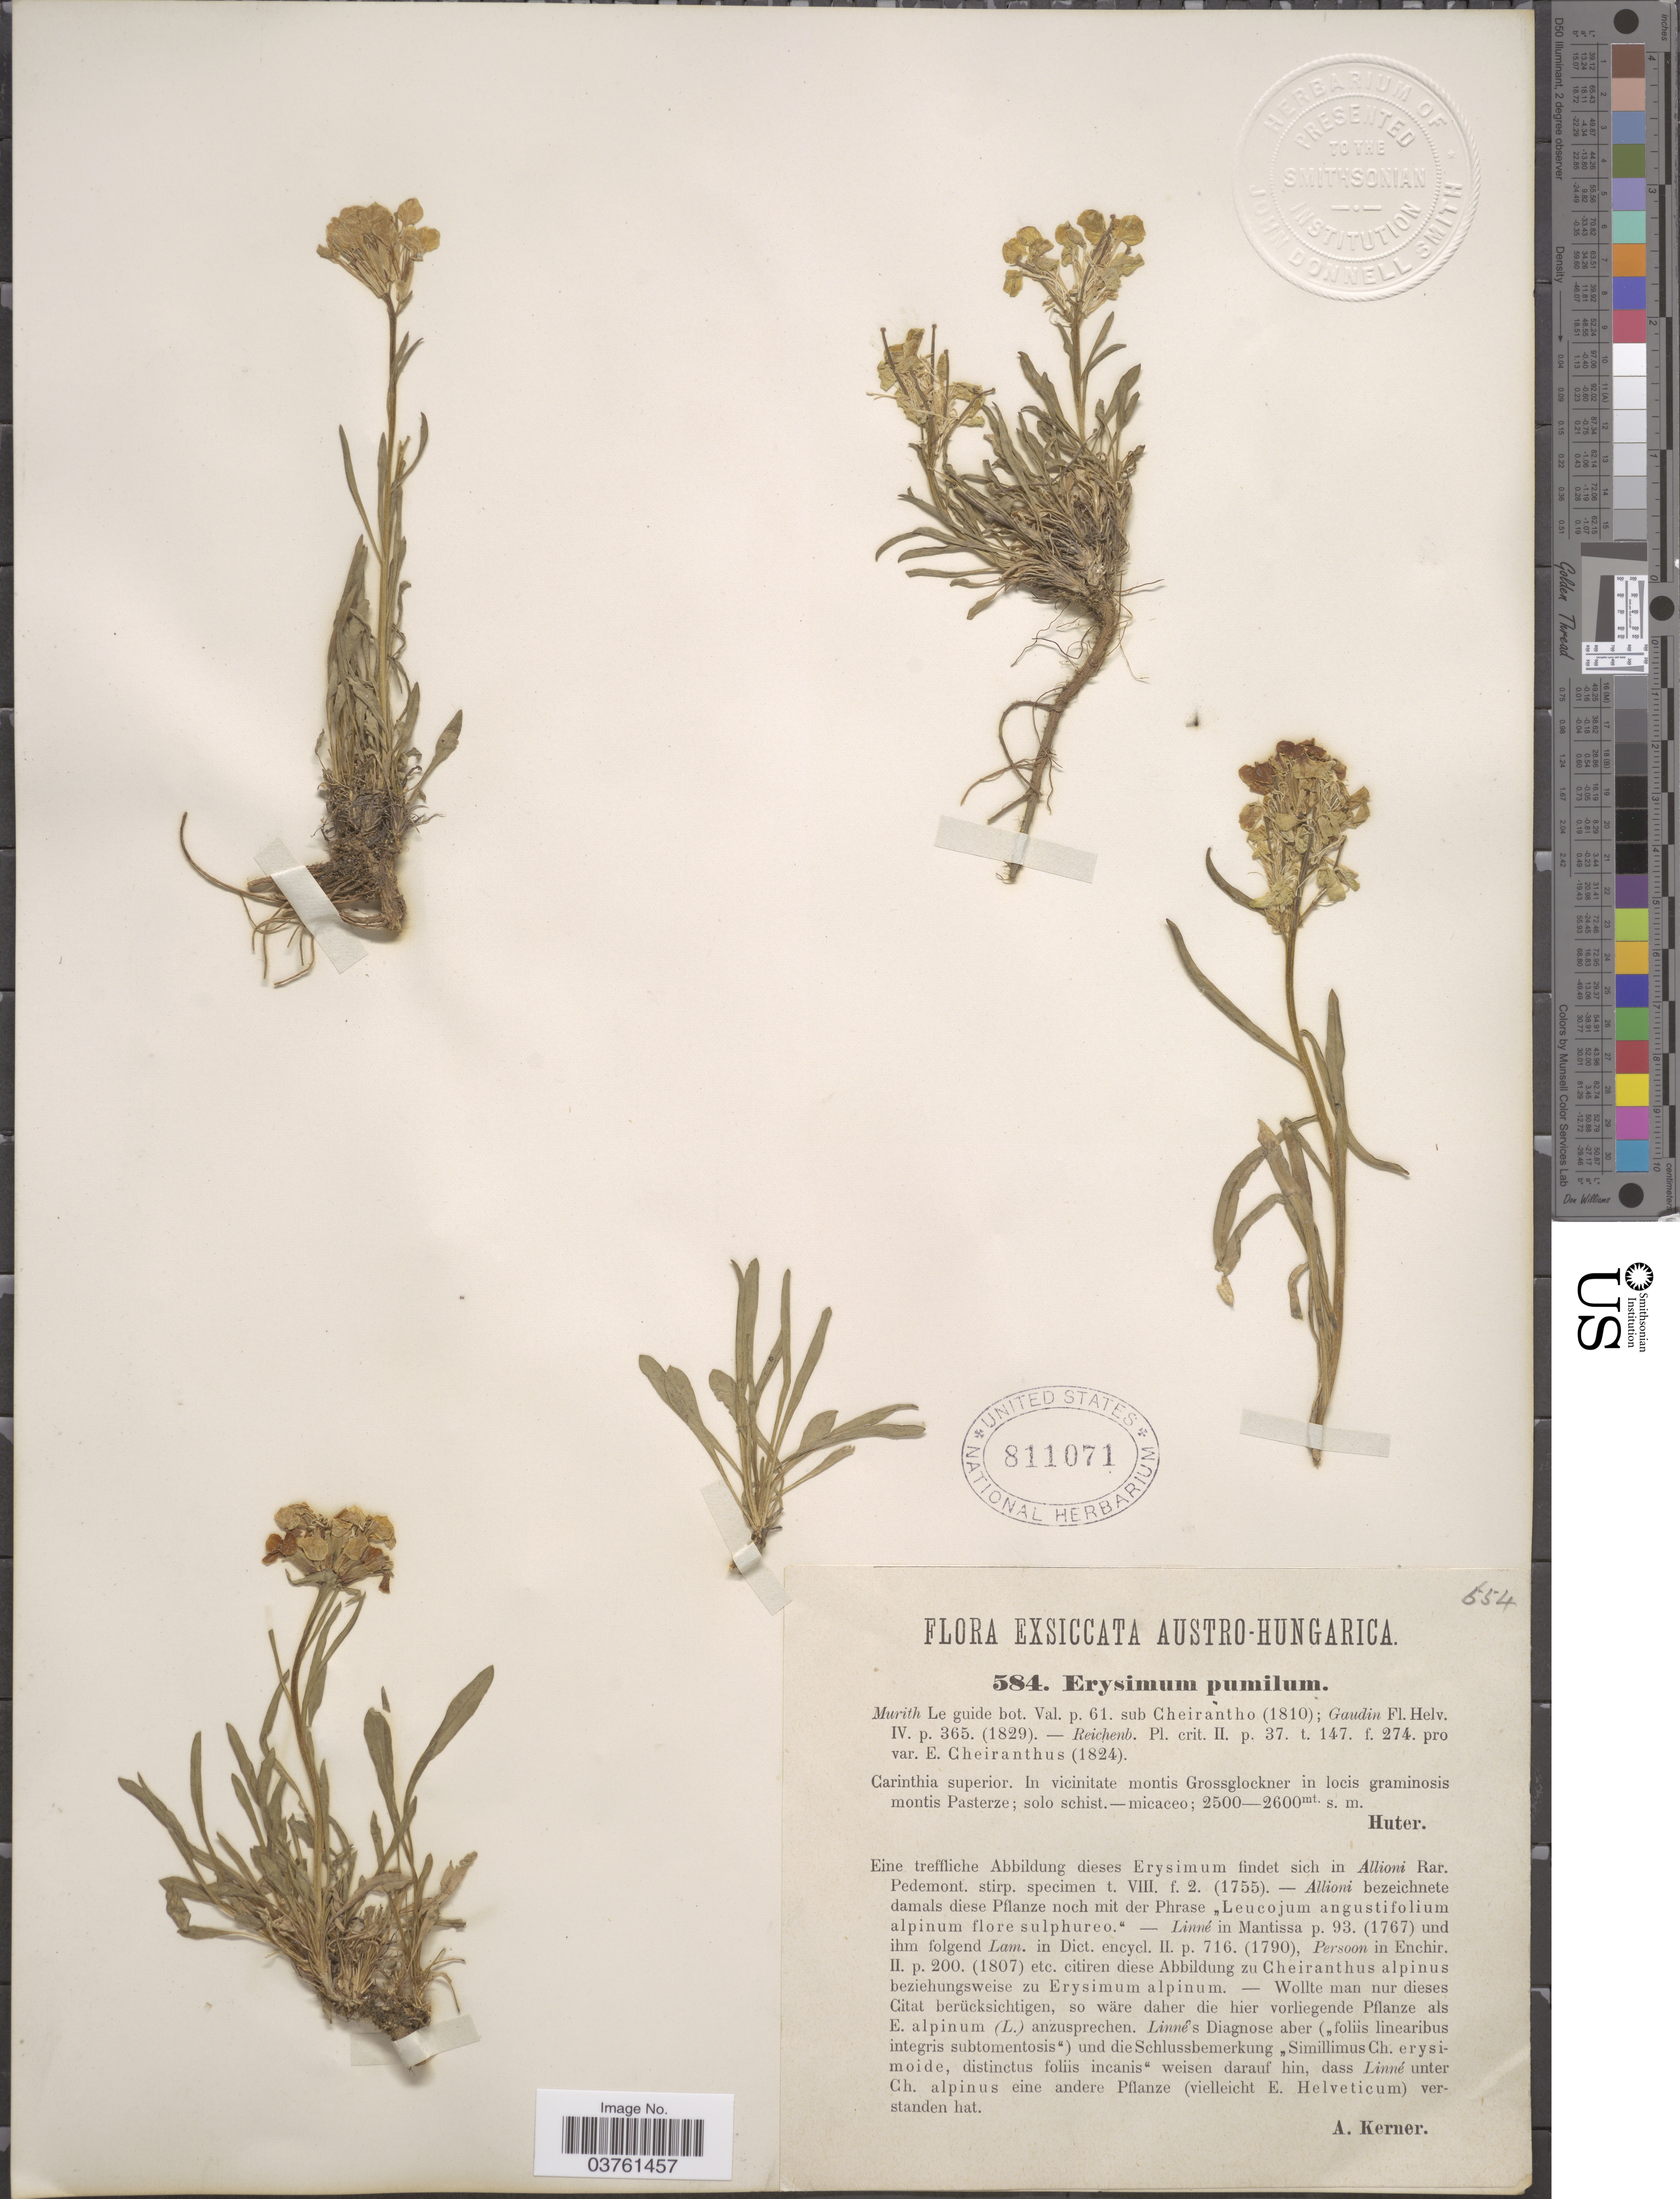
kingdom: Plantae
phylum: Tracheophyta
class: Magnoliopsida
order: Brassicales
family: Brassicaceae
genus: Erysimum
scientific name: Erysimum pumilum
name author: Schur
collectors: -. Huter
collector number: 584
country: Austria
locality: Austro-Hungarica. Carinthia superior. In vicinitate montis Grossglockner in locis graminosis montis Pasterze.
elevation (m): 2500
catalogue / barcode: US 811071